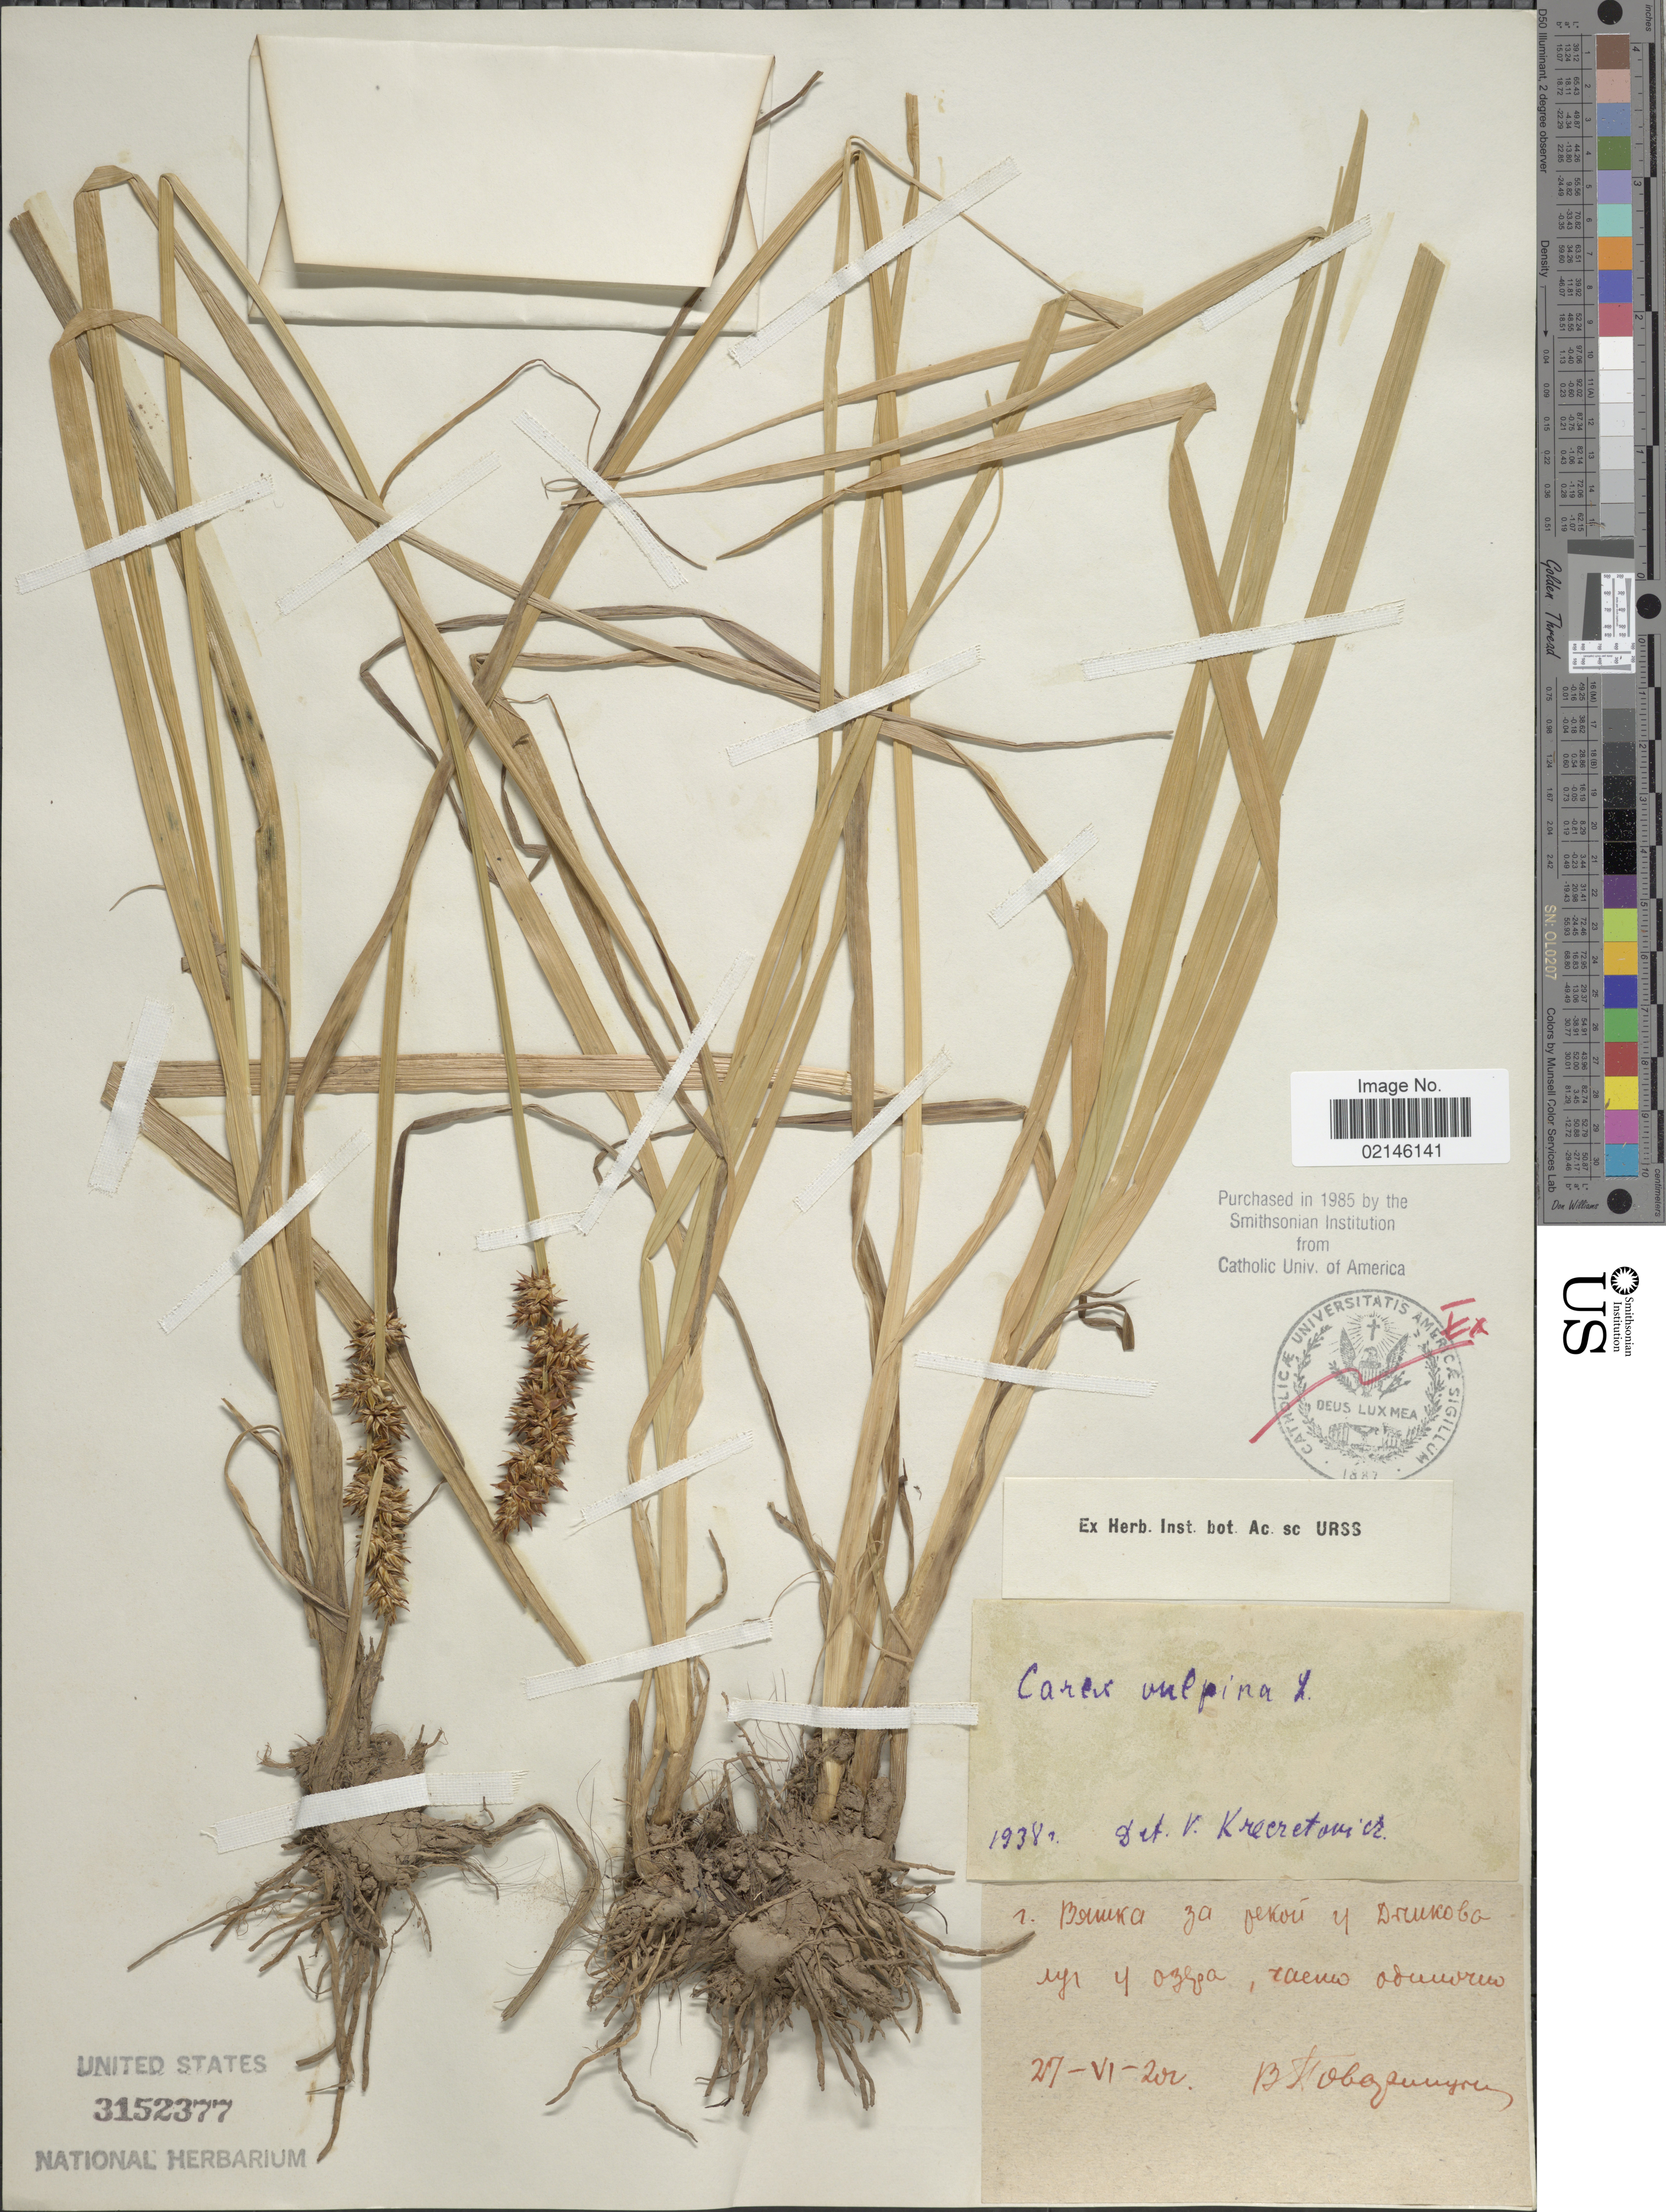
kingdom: Plantae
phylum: Tracheophyta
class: Liliopsida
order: Poales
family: Cyperaceae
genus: Carex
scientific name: Carex vulpina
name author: L.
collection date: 1920-06-27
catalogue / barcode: US 3152377